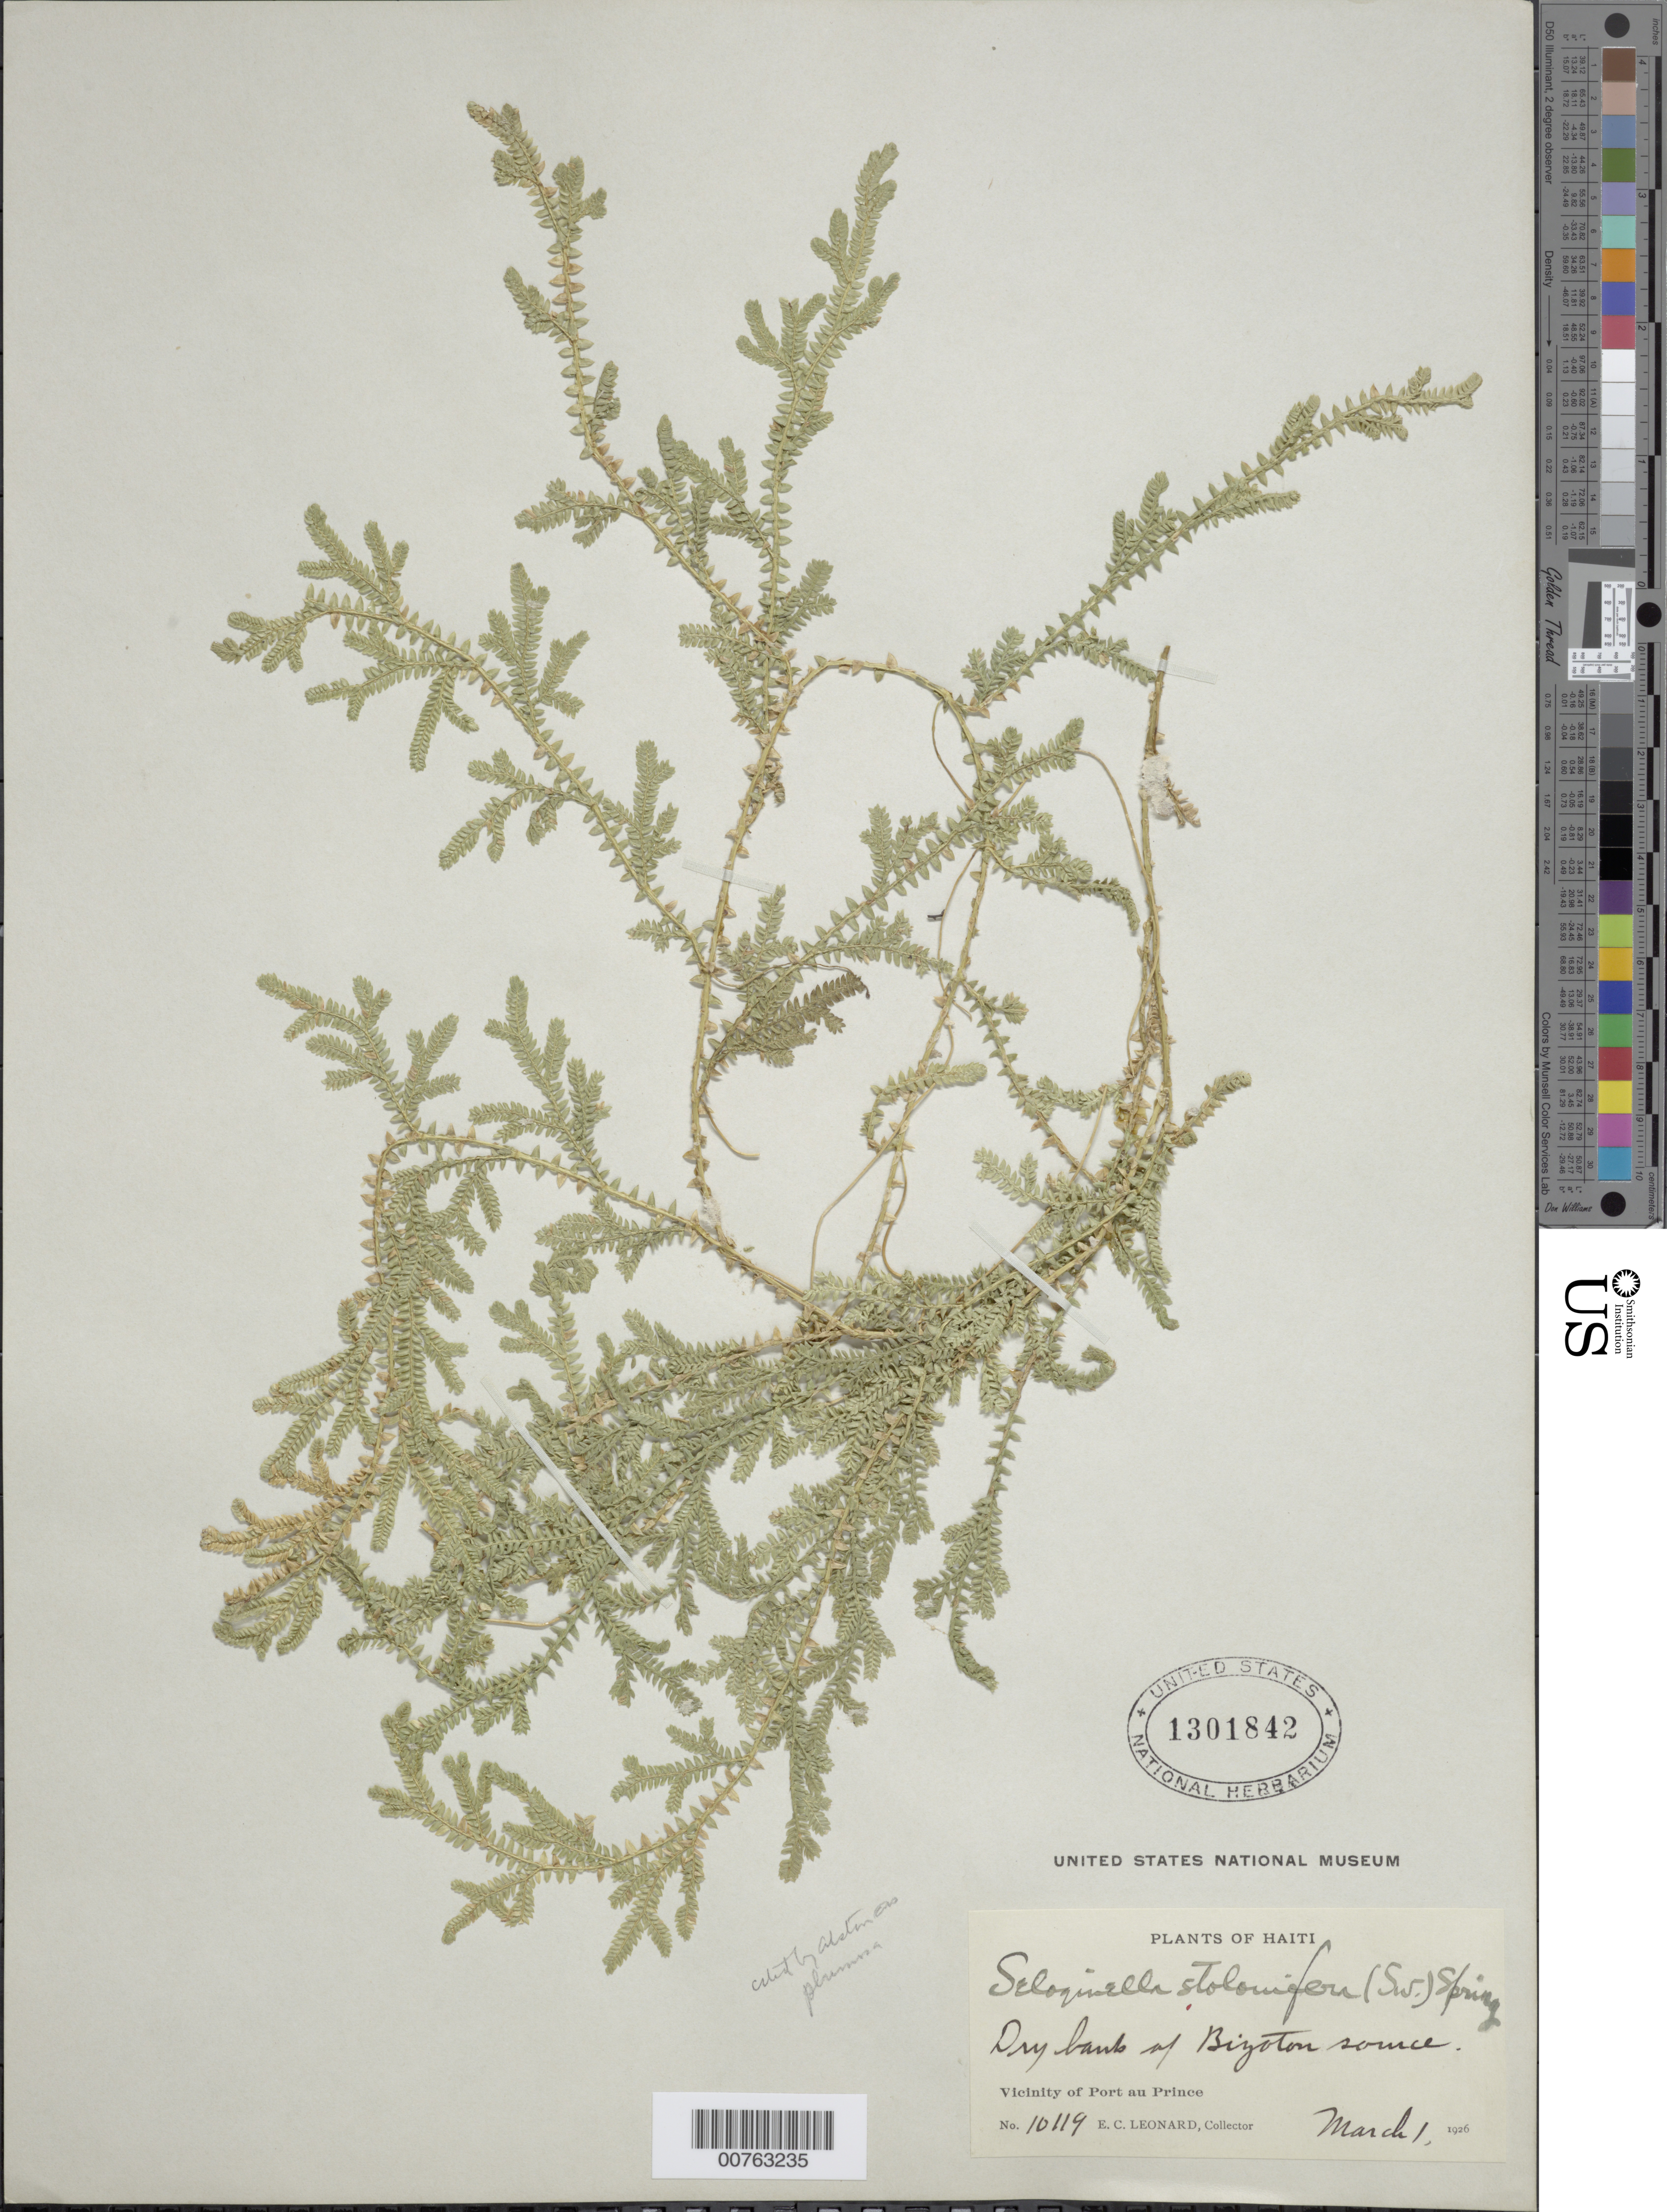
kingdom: Plantae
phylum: Tracheophyta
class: Lycopodiopsida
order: Selaginellales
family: Selaginellaceae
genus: Selaginella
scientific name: Selaginella plumosa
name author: (L.) C. Presl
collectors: E. C. Leonard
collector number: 10119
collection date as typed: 01 Mar 1926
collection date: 1926-03-01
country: Haiti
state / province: Ouest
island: Hispaniola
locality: Vicinity of Port au Prince. Dry banks at Biyotan source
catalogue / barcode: US 1301842